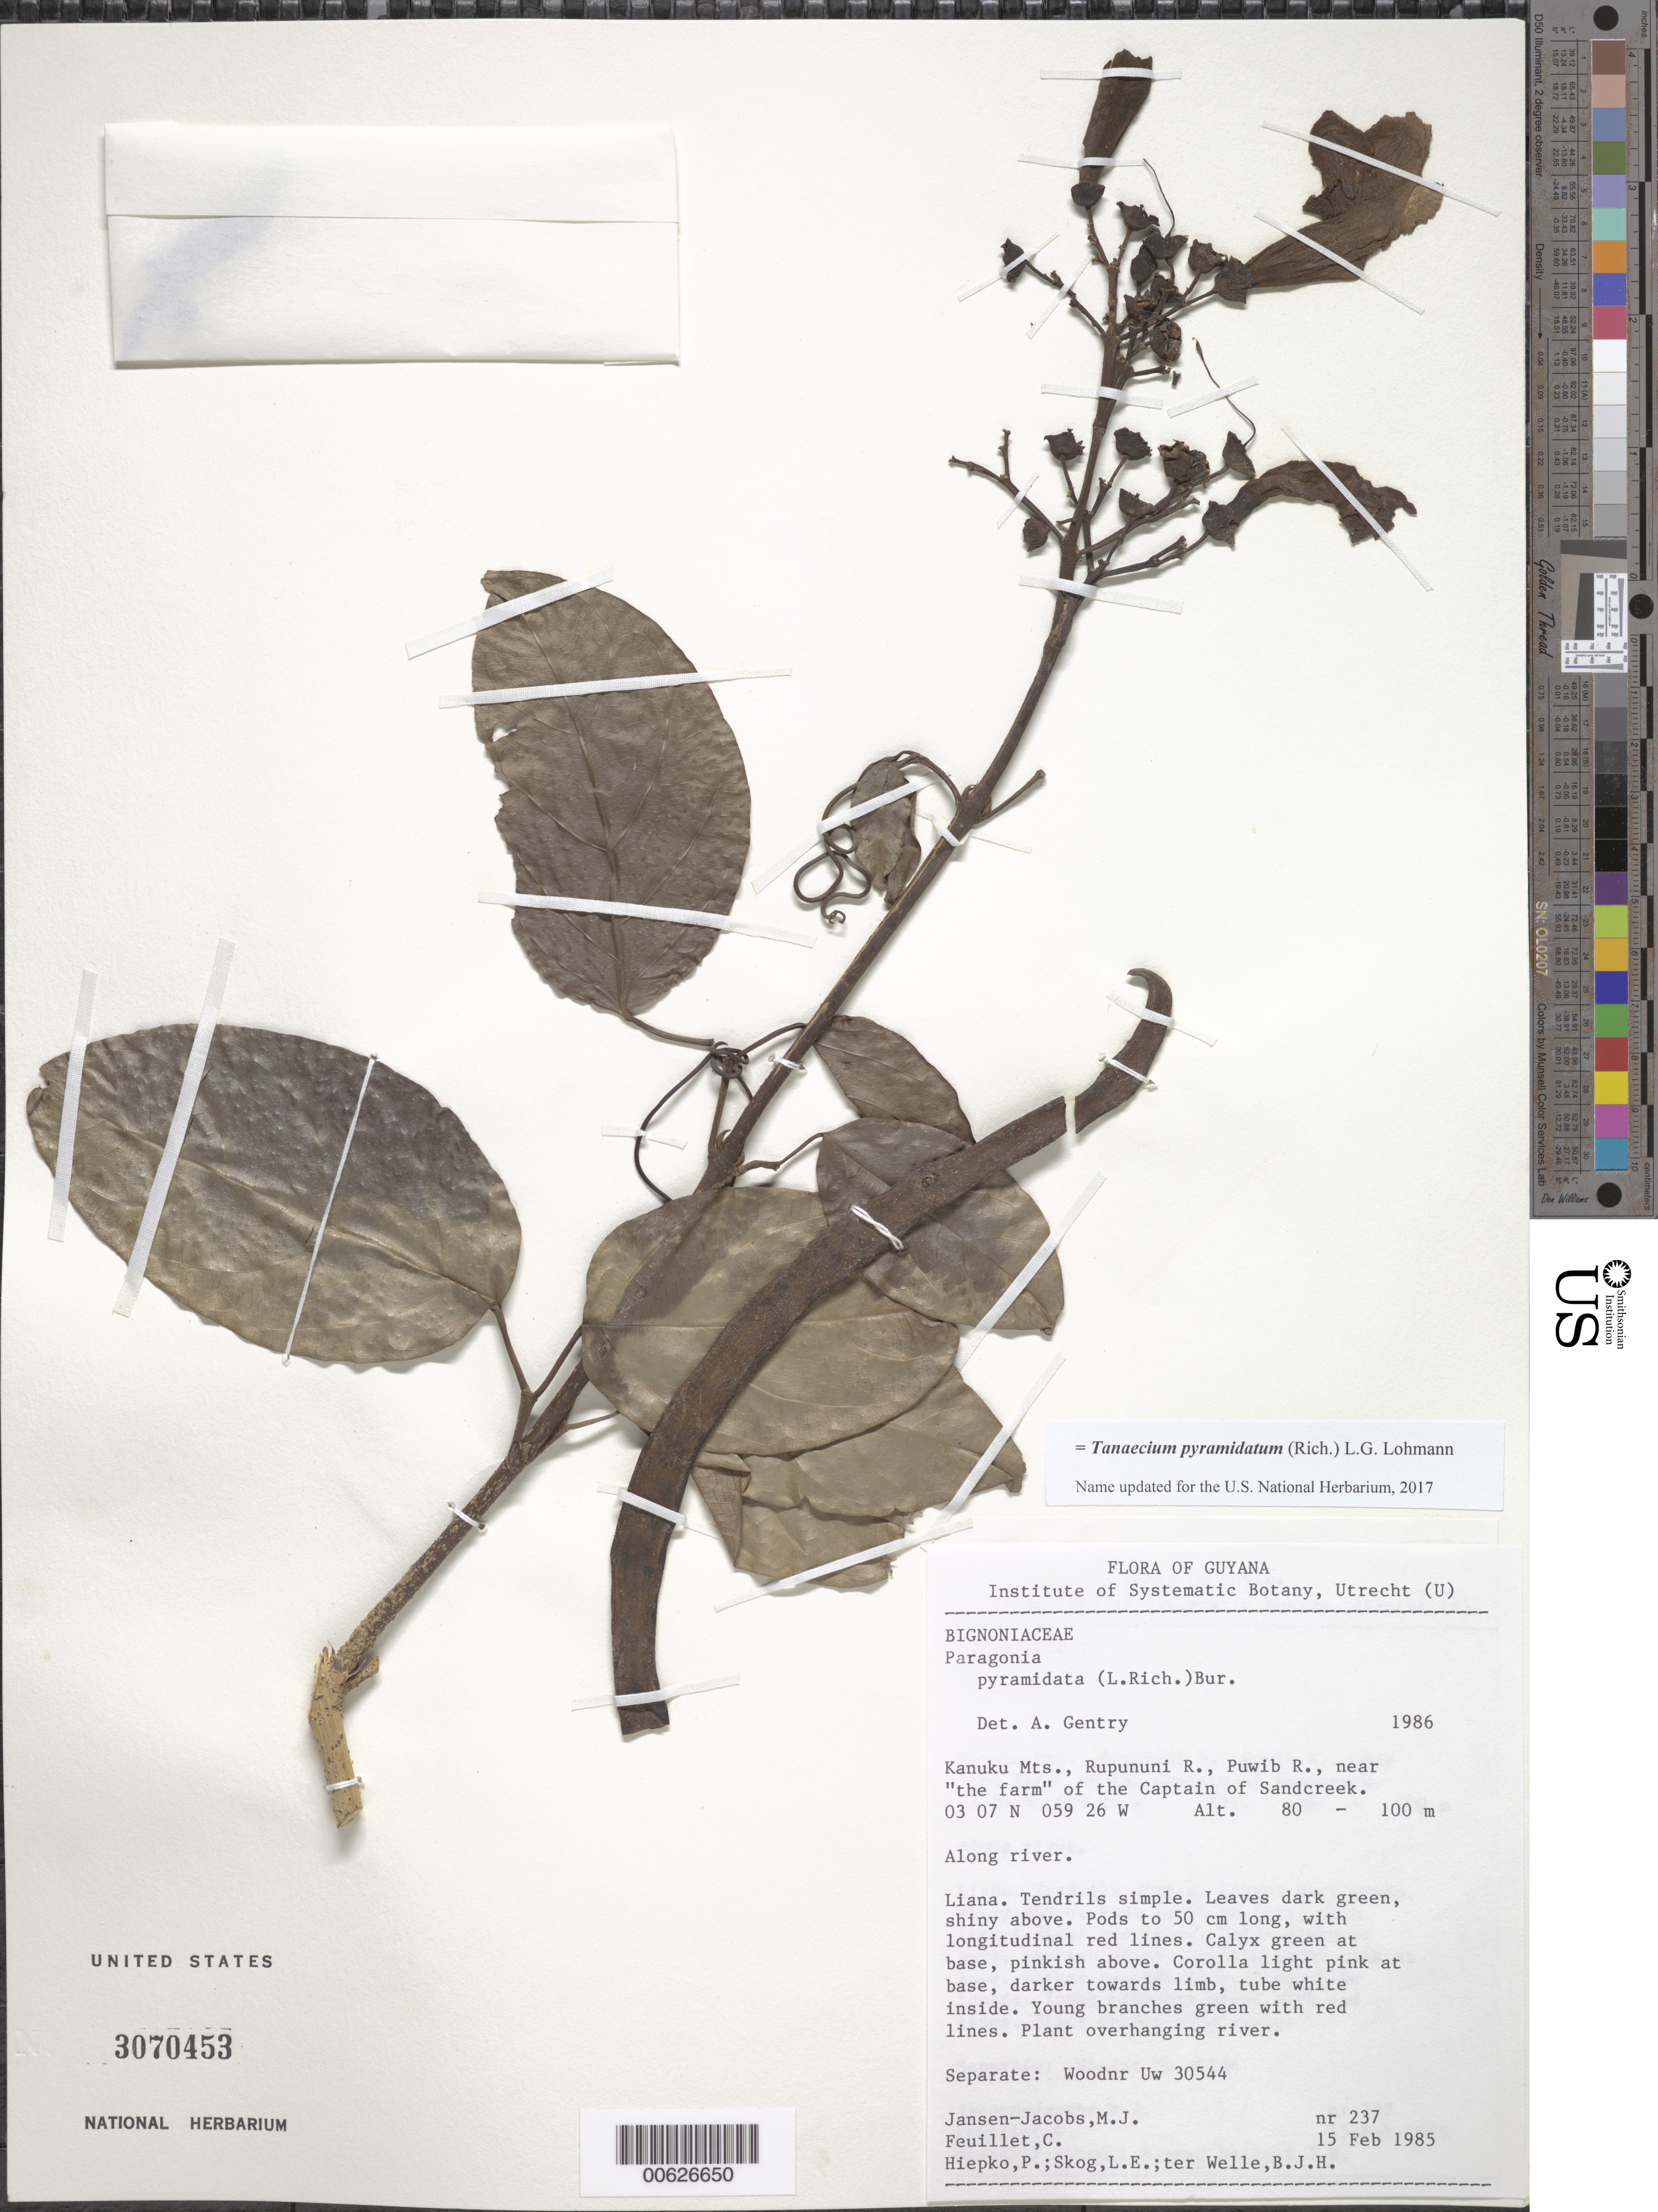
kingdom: Plantae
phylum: Tracheophyta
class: Magnoliopsida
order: Lamiales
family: Bignoniaceae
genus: Tanaecium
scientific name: Tanaecium pyramidatum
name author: (Rich.) L.G. Lohmann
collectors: M. J. Jansen-Jacobs, C. Feuillet, P. H. Hiepko, L. E. Skog & B. Welle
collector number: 237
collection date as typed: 15-Feb-85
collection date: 1985-02-15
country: Guyana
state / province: U. Takutu-U. Essequibo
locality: Kanuku Mts., Rupununi R., Puwib R. near "the farm" of the Captain of Sandcreek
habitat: Along river. Plant overhanging river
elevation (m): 80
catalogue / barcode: US 3070453